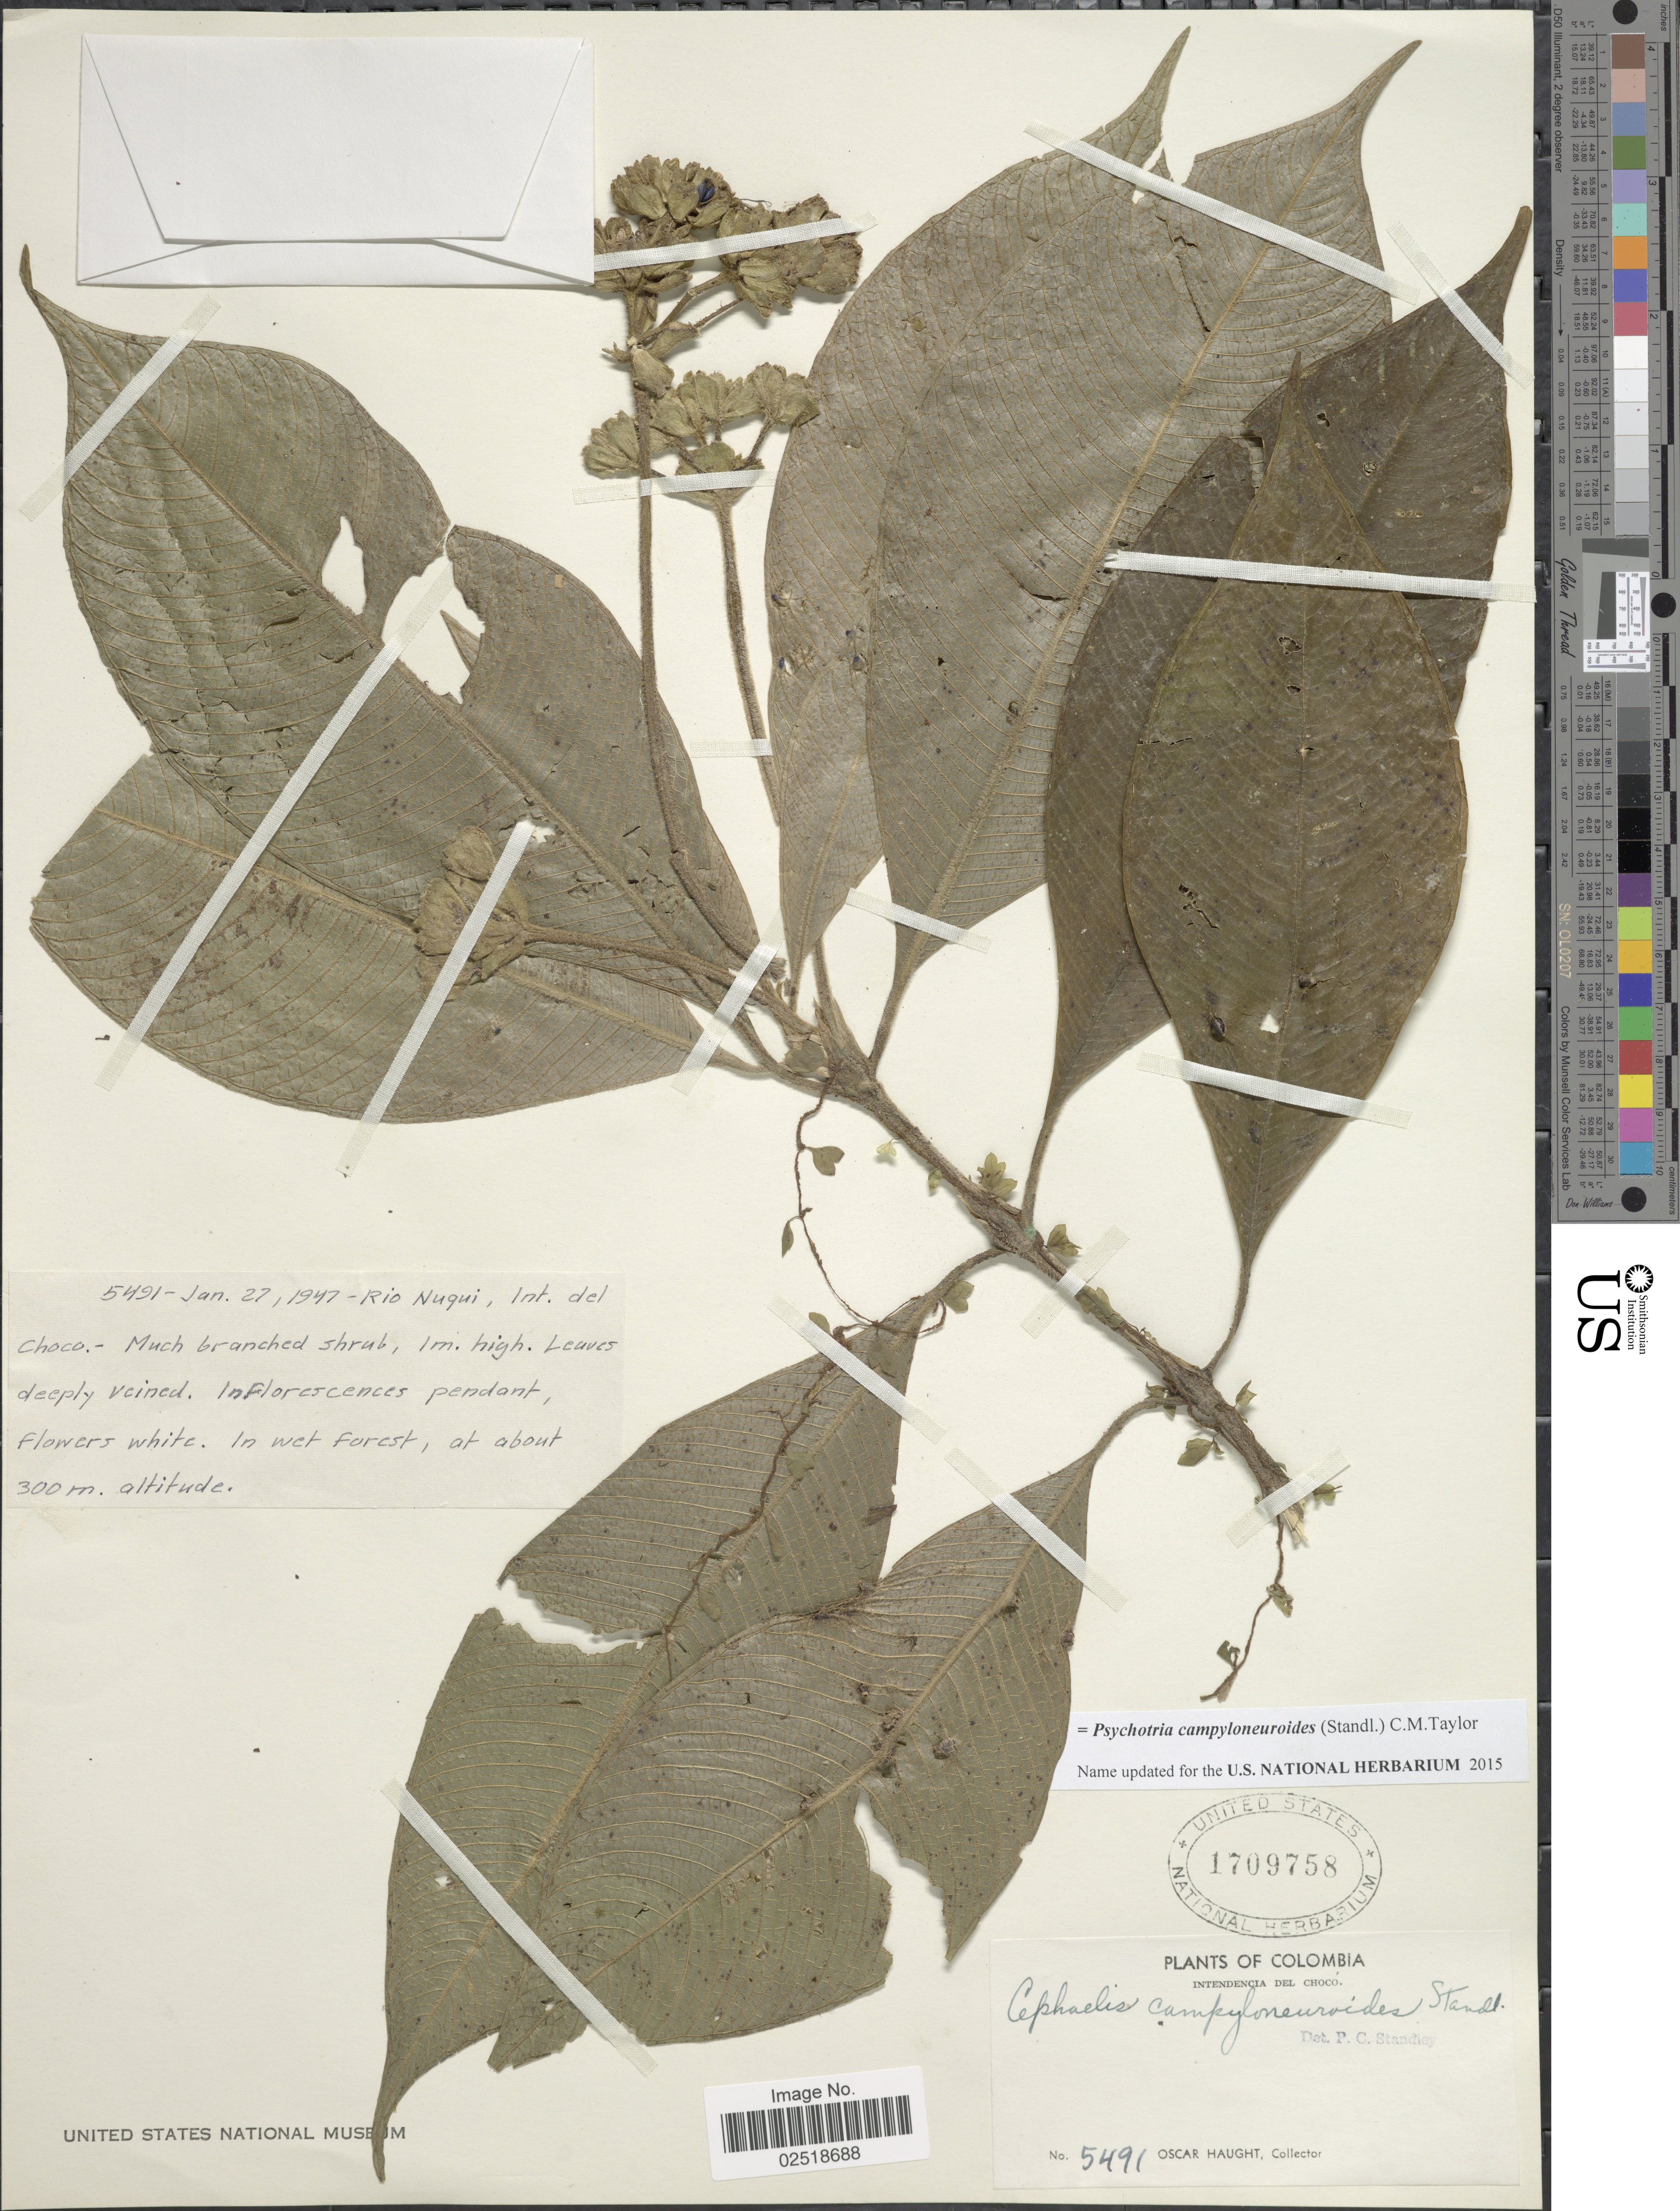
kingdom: Plantae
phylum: Tracheophyta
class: Magnoliopsida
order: Gentianales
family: Rubiaceae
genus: Psychotria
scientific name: Psychotria campyloneuroides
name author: (Standl.) C.M. Taylor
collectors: O. Haught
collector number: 5491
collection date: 1947-01-27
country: Colombia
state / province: Chocó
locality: Intendncia del Choco, Rio Nuqui, In wet forest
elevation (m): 300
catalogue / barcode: US 1709758